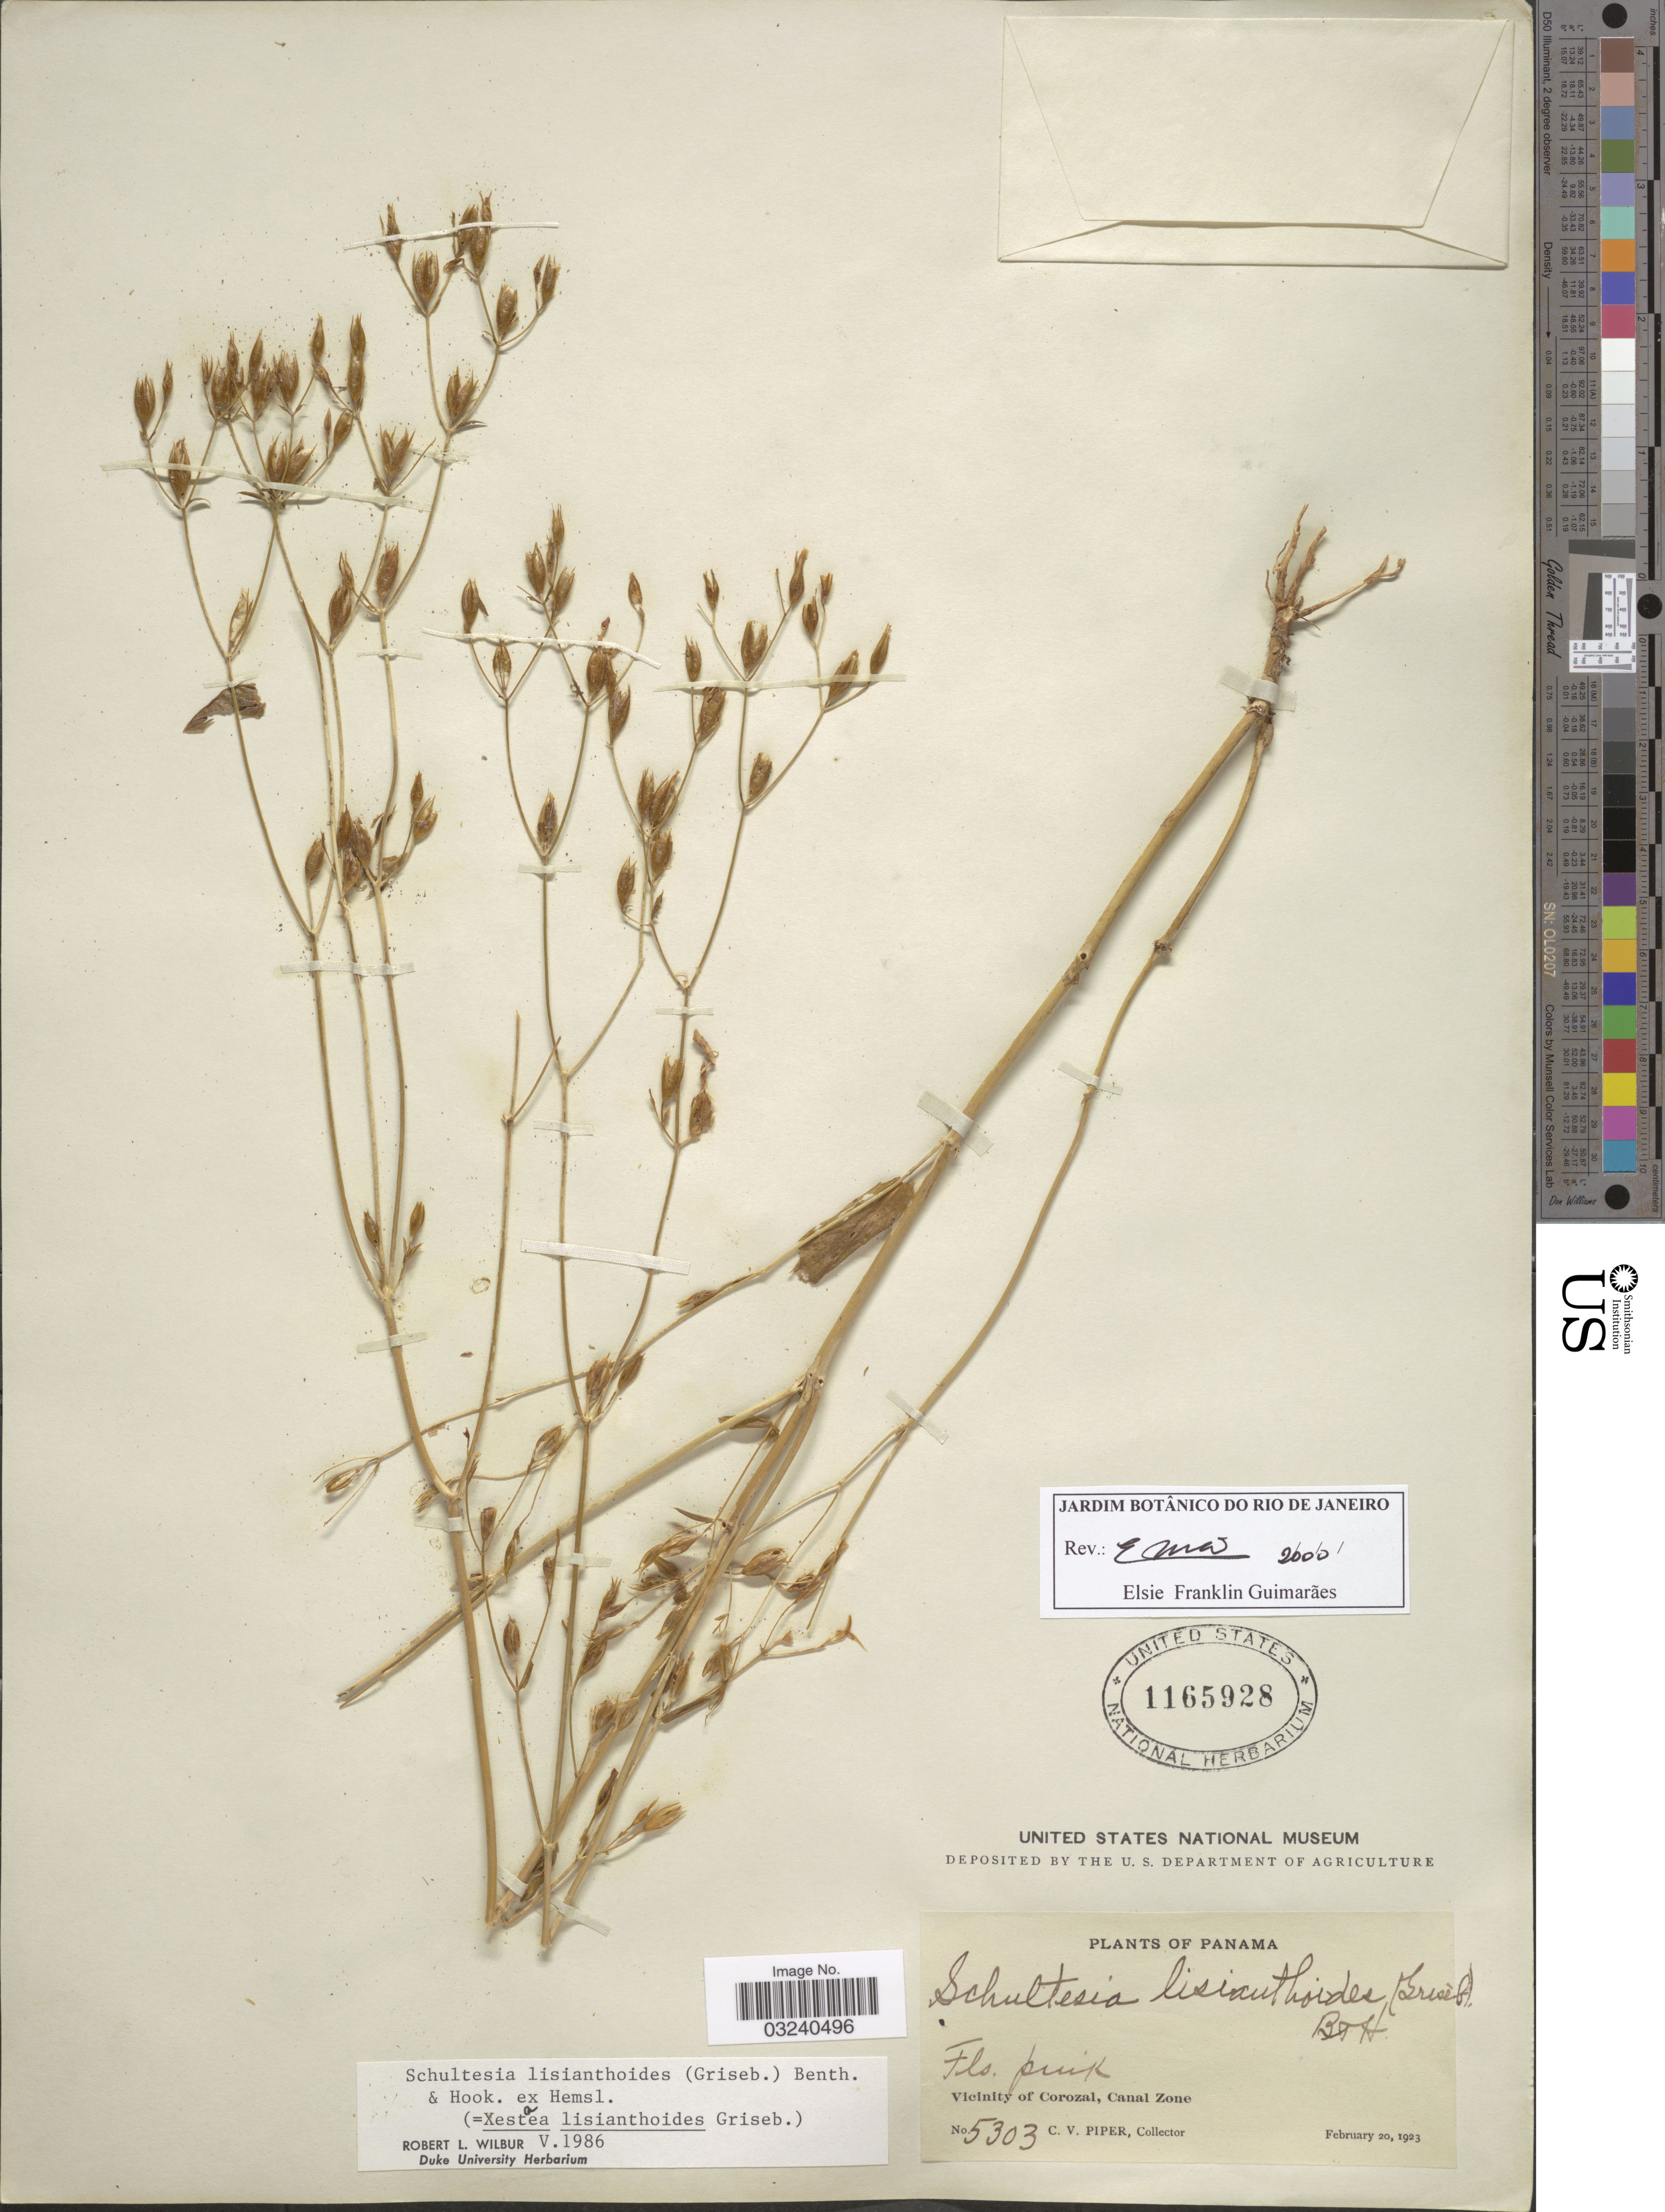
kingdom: Plantae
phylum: Tracheophyta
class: Magnoliopsida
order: Gentianales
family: Gentianaceae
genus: Schultesia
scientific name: Schultesia lisianthoides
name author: (Griseb.) Benth. & Hook. f. ex Hemsl.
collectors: C. V. Piper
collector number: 5303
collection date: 1923-02-20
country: Panama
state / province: Colón / Panamá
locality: Vicinity of Corozal, Canal Zone.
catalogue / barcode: US 1165928